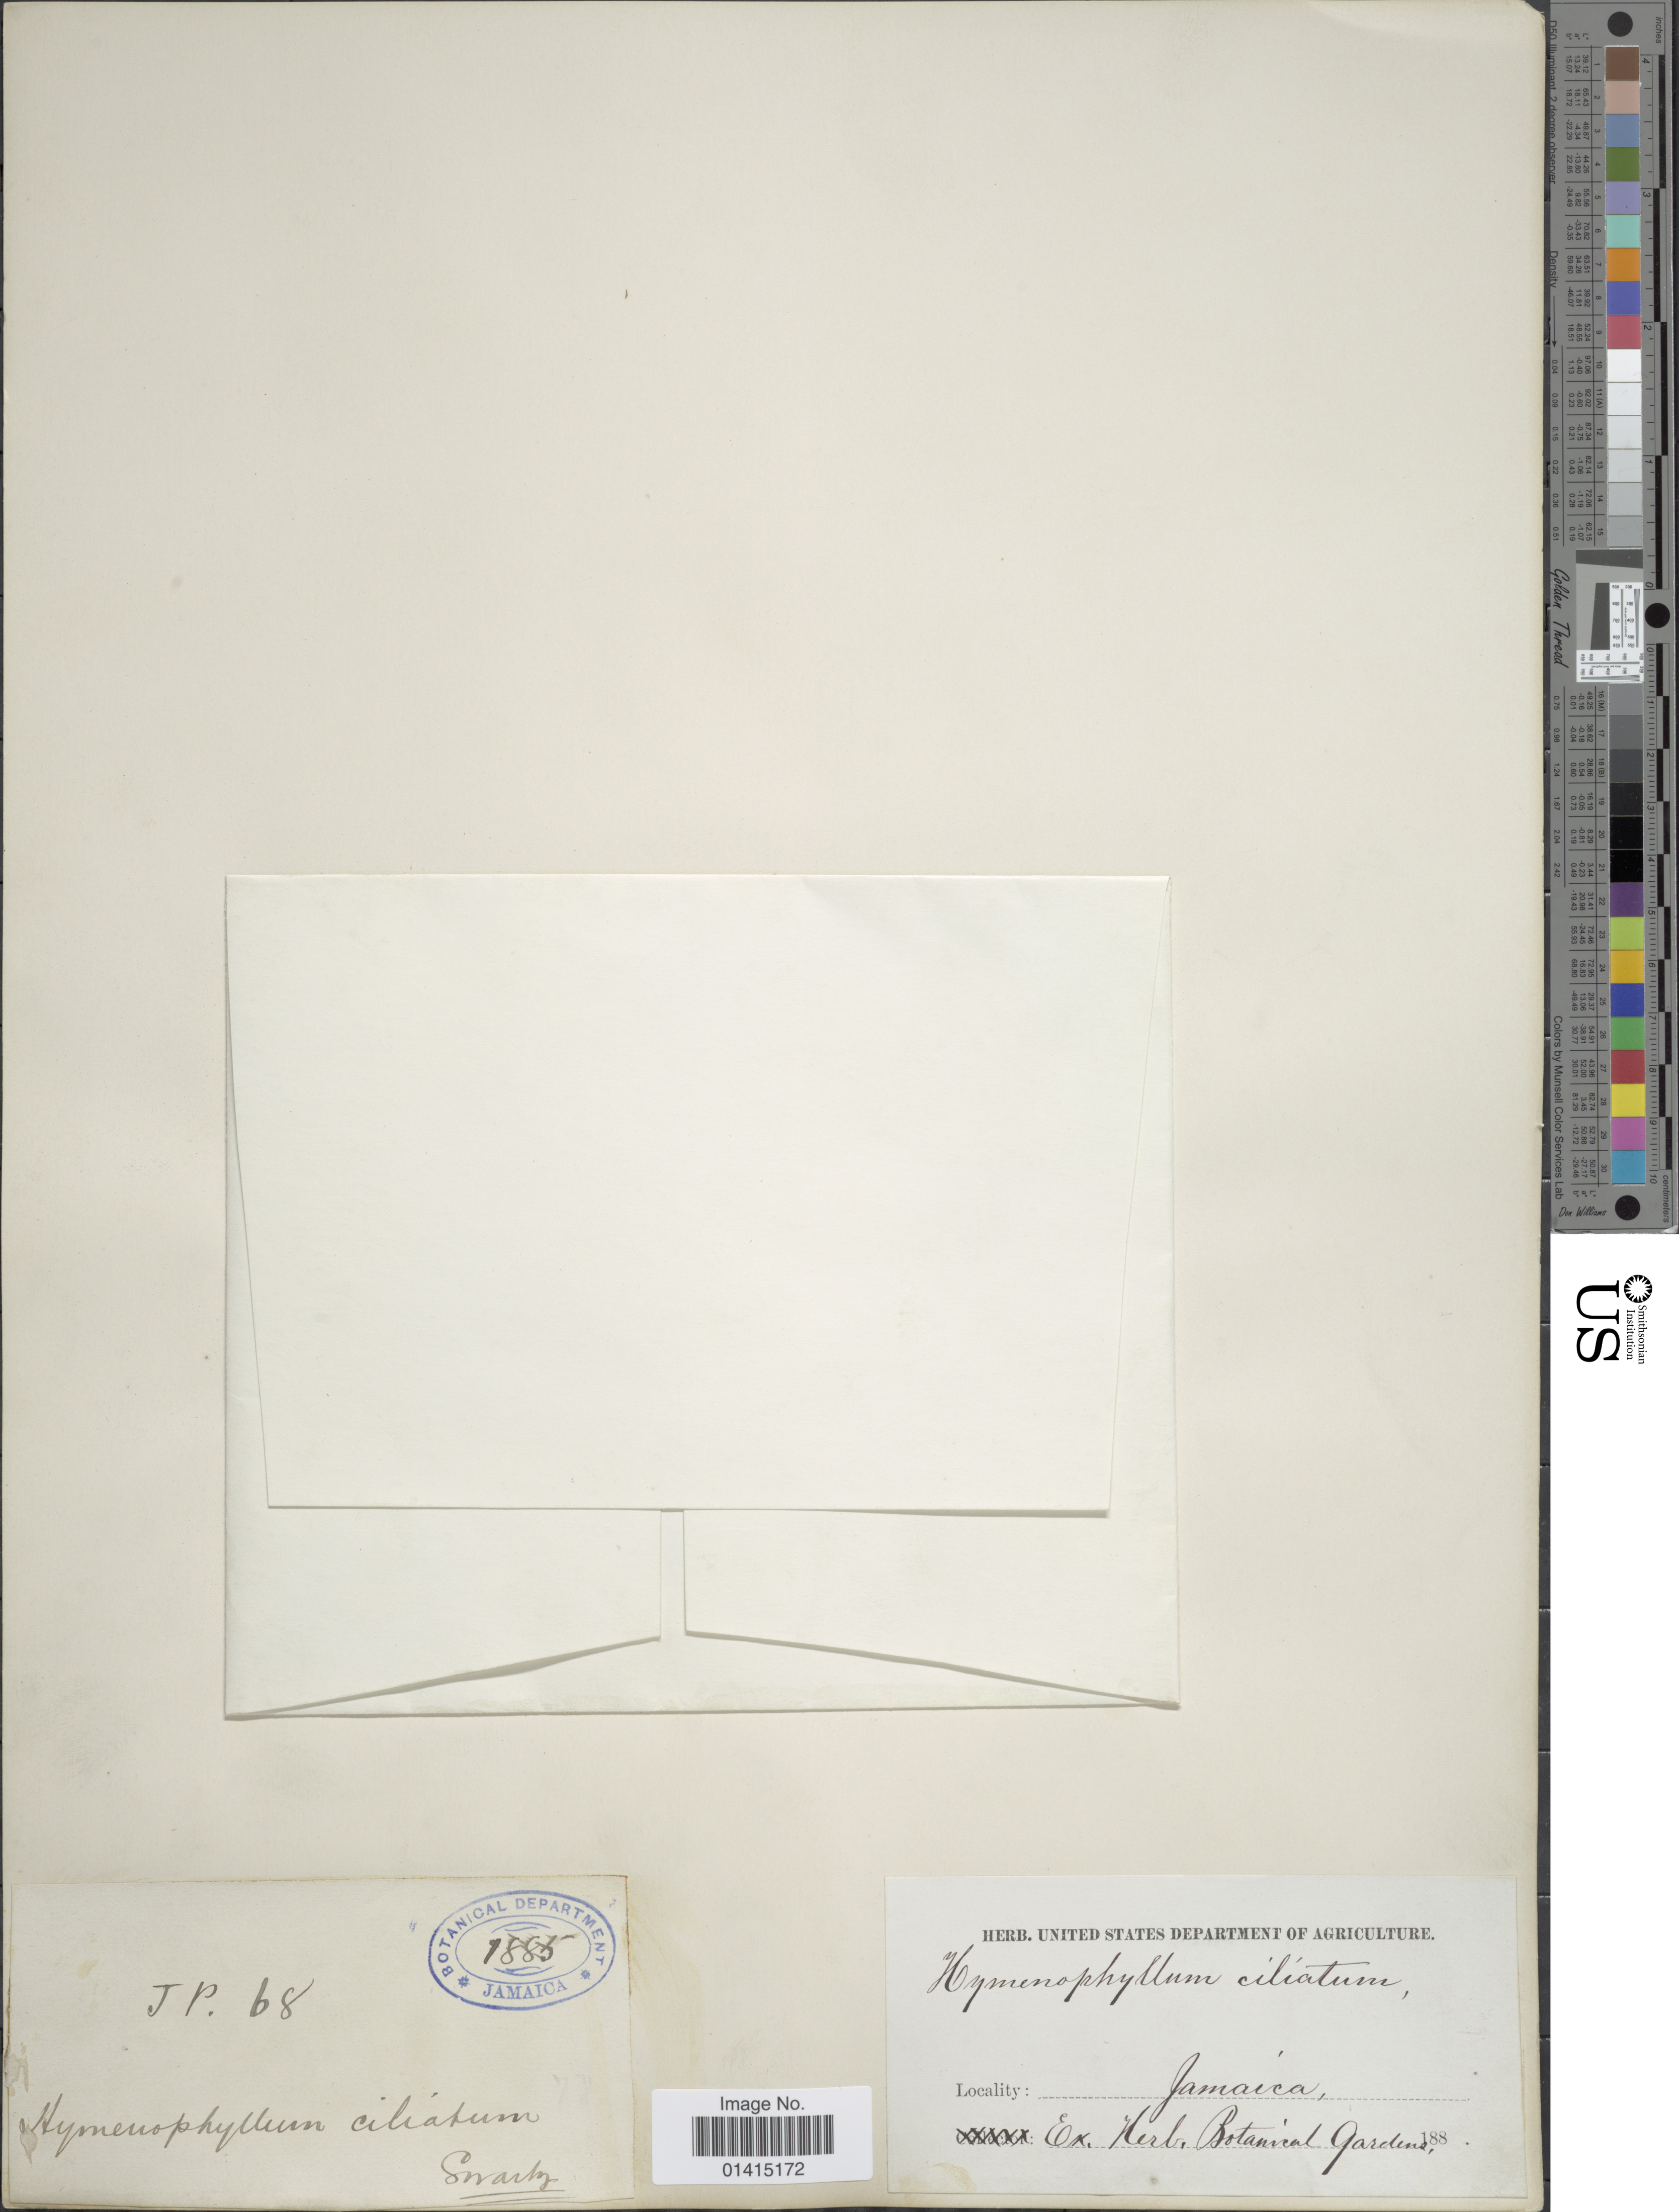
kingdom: Plantae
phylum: Tracheophyta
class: Polypodiopsida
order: Hymenophyllales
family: Hymenophyllaceae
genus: Hymenophyllum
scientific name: Hymenophyllum hirsutum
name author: (L.) Sw.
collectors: ex herb. Botanic Gardens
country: Jamaica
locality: Jamaica